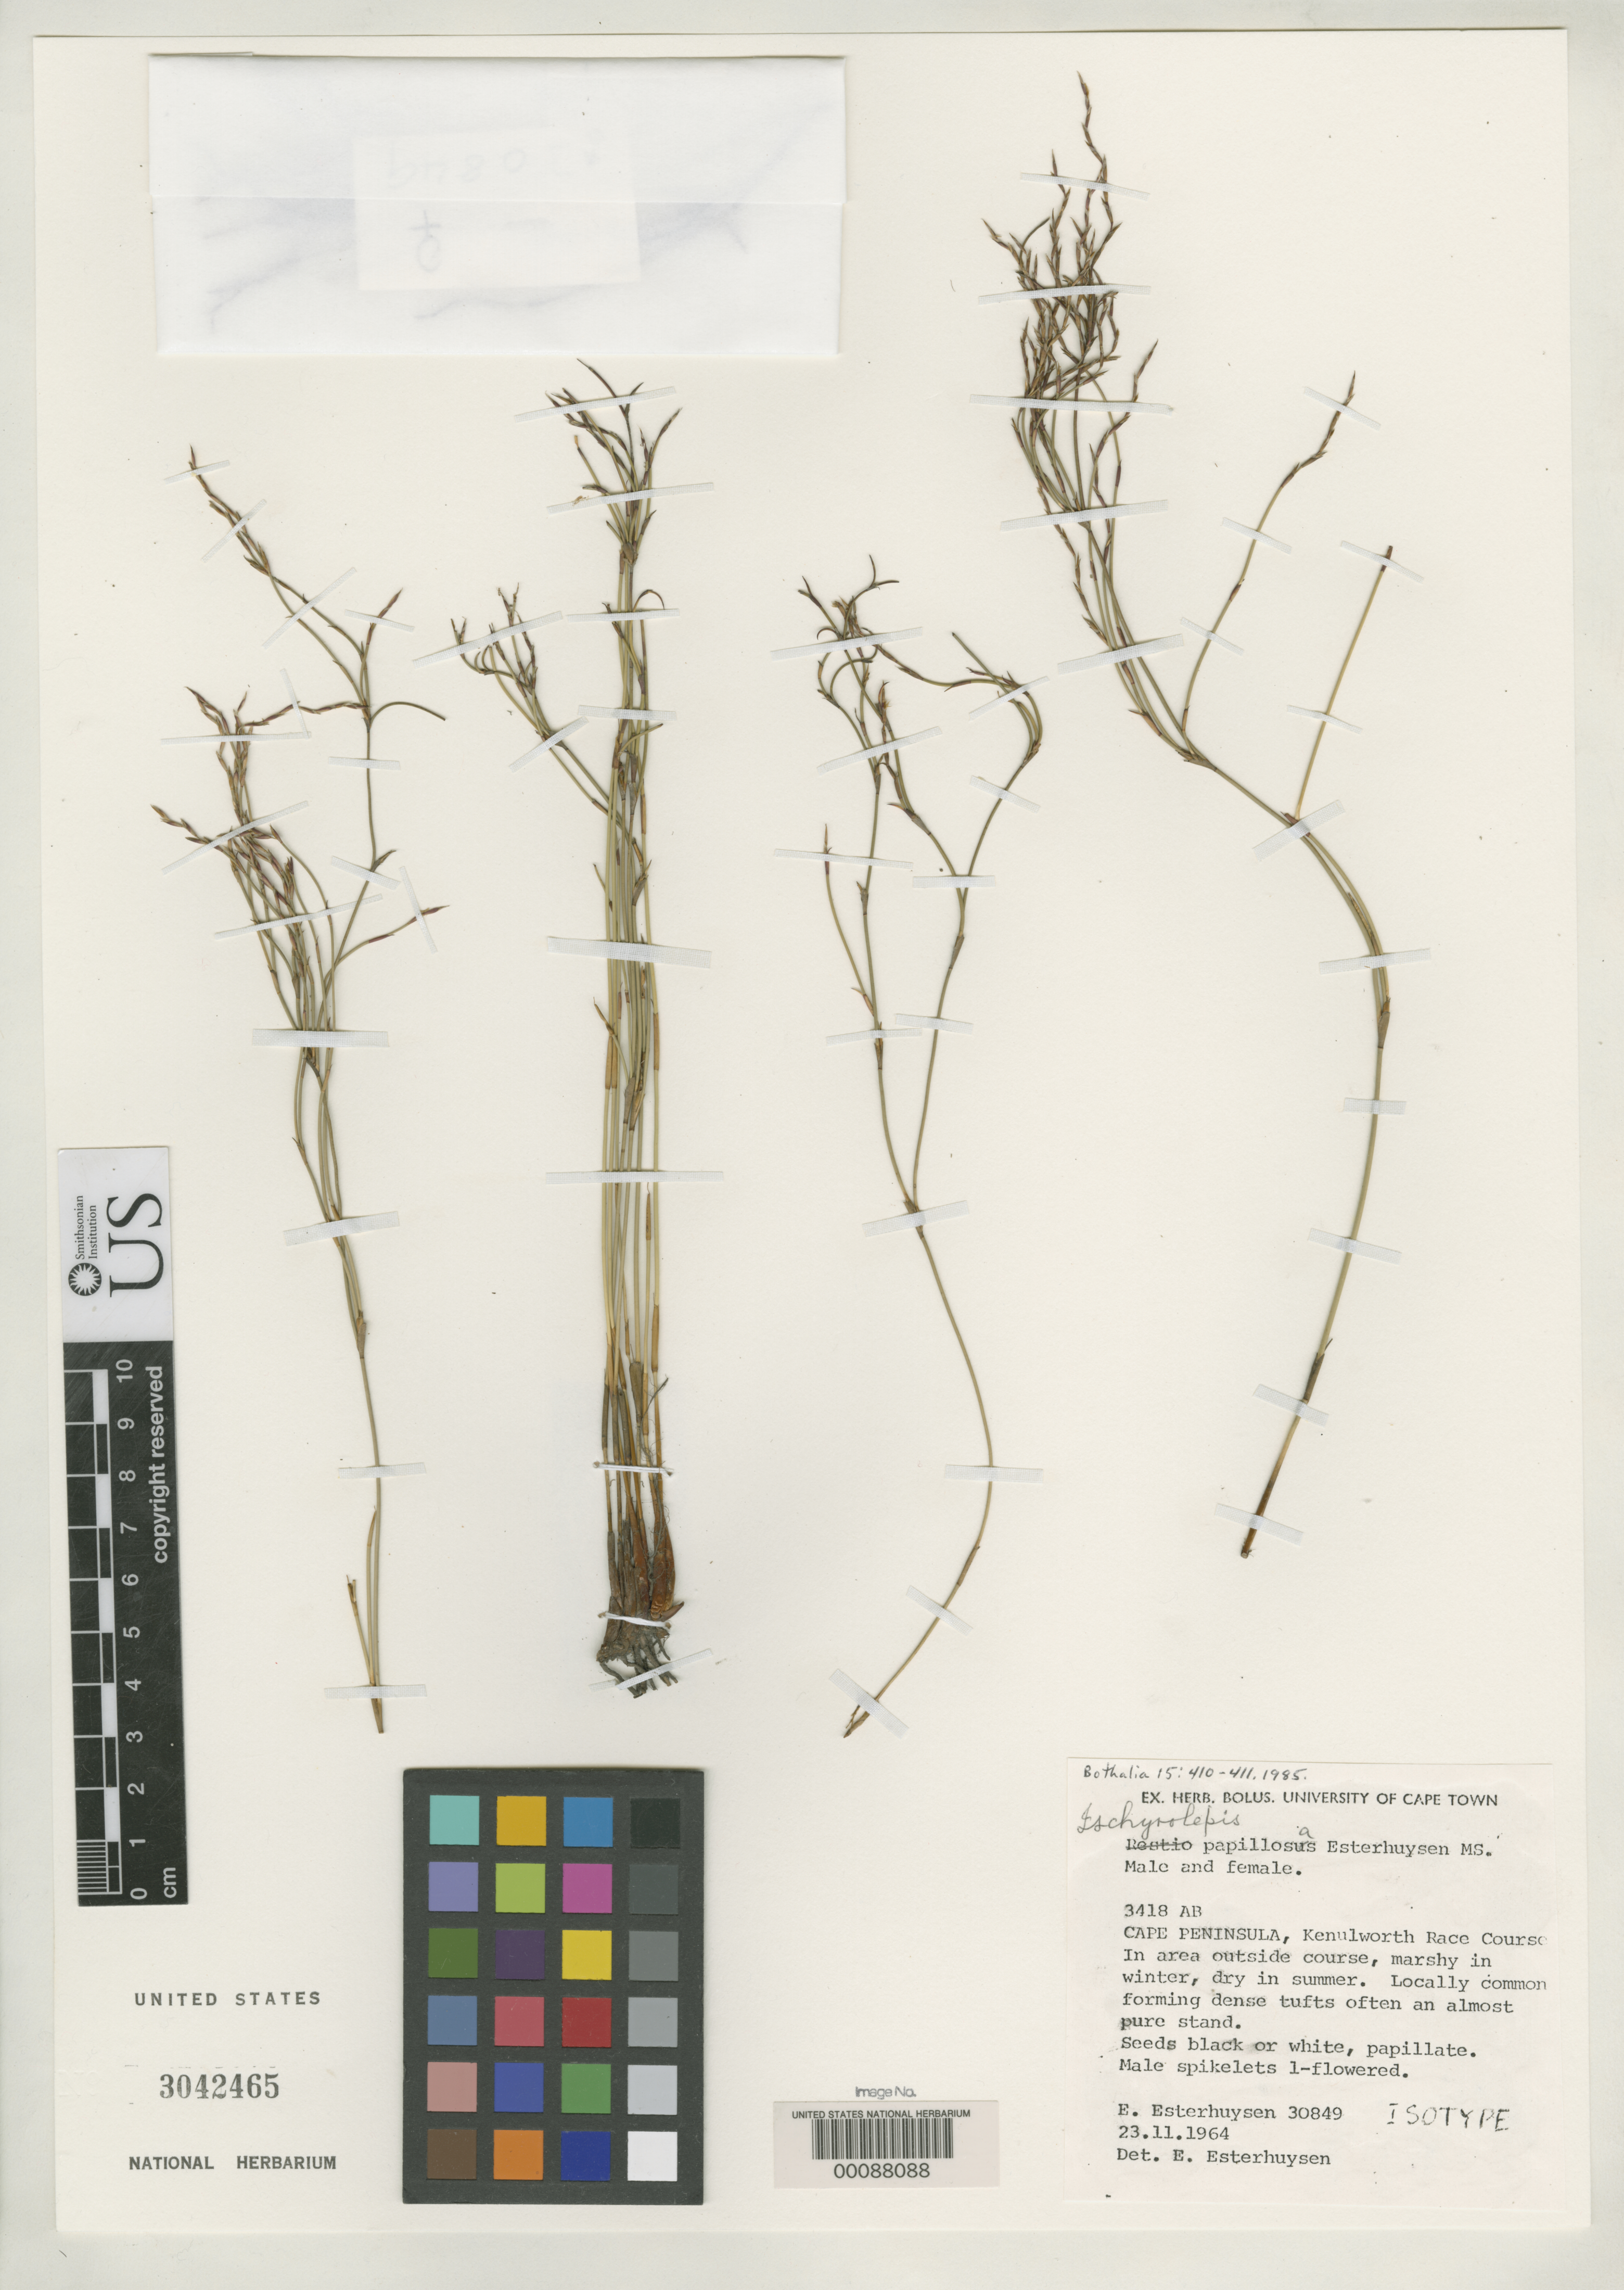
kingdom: Plantae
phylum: Tracheophyta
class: Liliopsida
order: Poales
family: Restionaceae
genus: Ischyrolepis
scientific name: Ischyrolepis papillosa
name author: Esterh.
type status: Isotype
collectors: E. E. Esterhuysen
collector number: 30849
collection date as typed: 23 Nov 1964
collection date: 1964-11-23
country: South Africa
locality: Cape Peninsula, Kenulworth race course.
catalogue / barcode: US 3042465